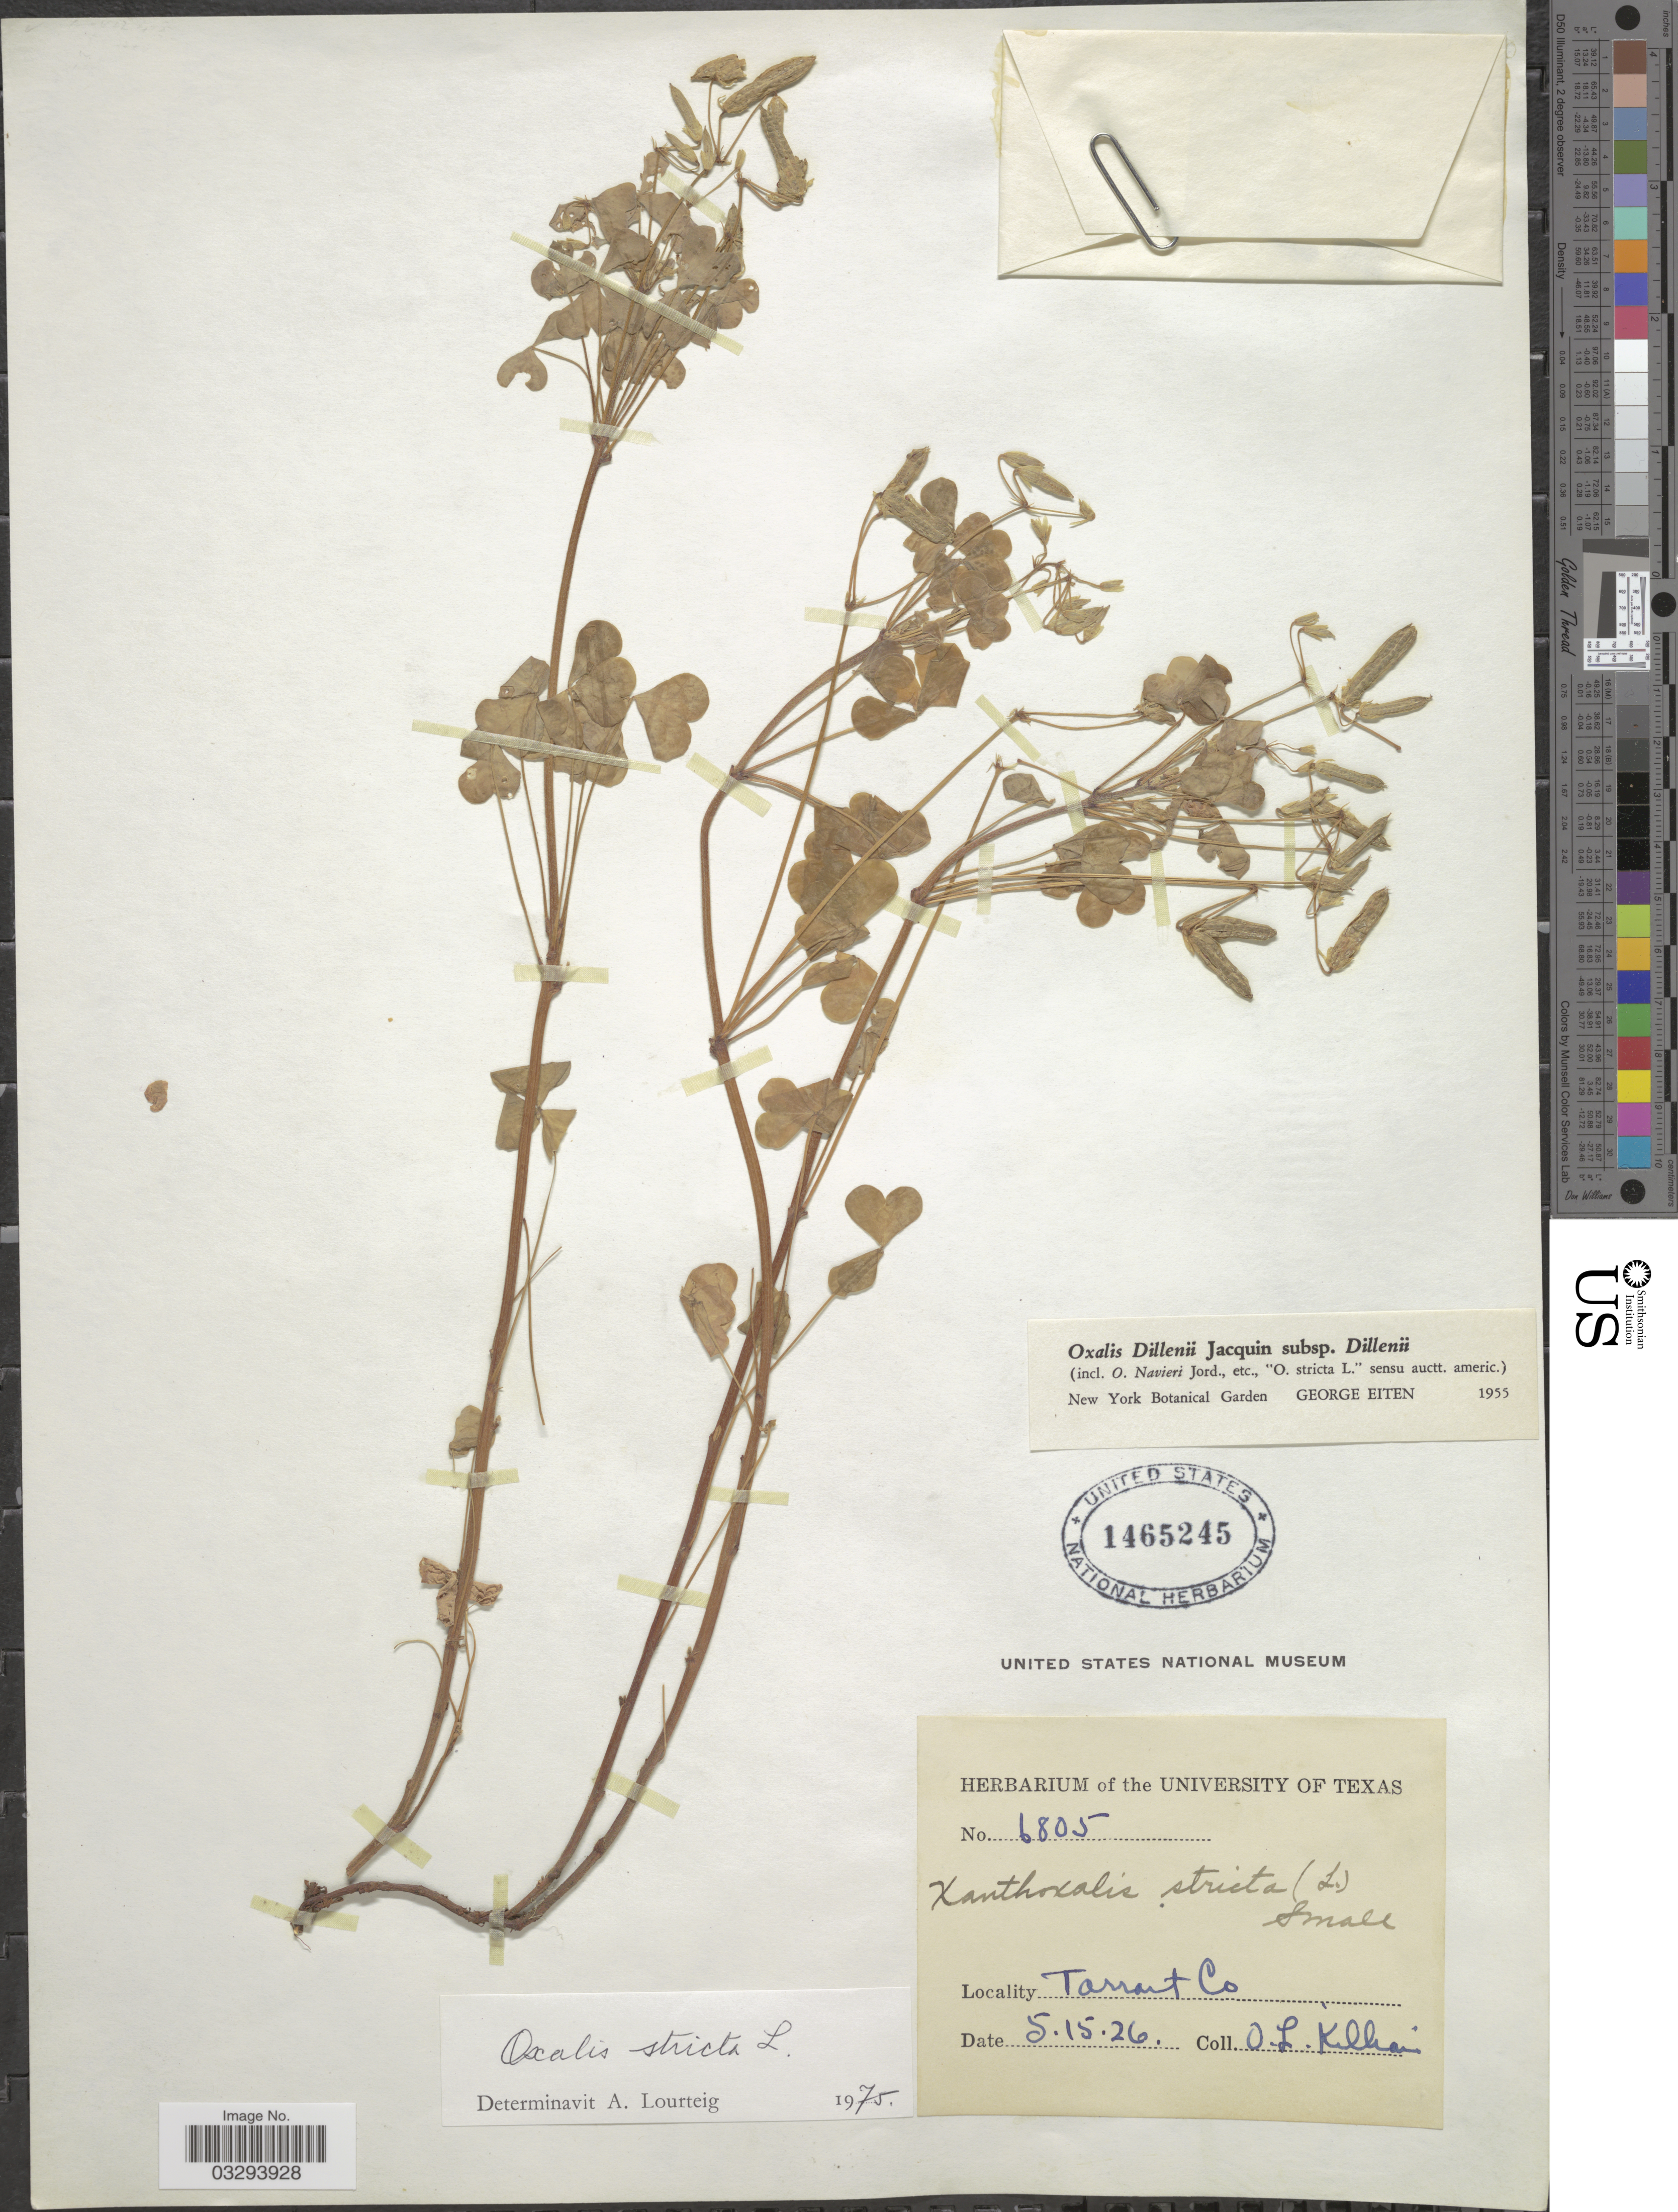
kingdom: Plantae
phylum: Tracheophyta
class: Magnoliopsida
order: Oxalidales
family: Oxalidaceae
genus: Oxalis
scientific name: Oxalis stricta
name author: L.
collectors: O. Killian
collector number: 6805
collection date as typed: Transcribed d/m/y: 15/5/26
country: United States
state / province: Texas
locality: Tarrant Co.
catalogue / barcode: US 1465245